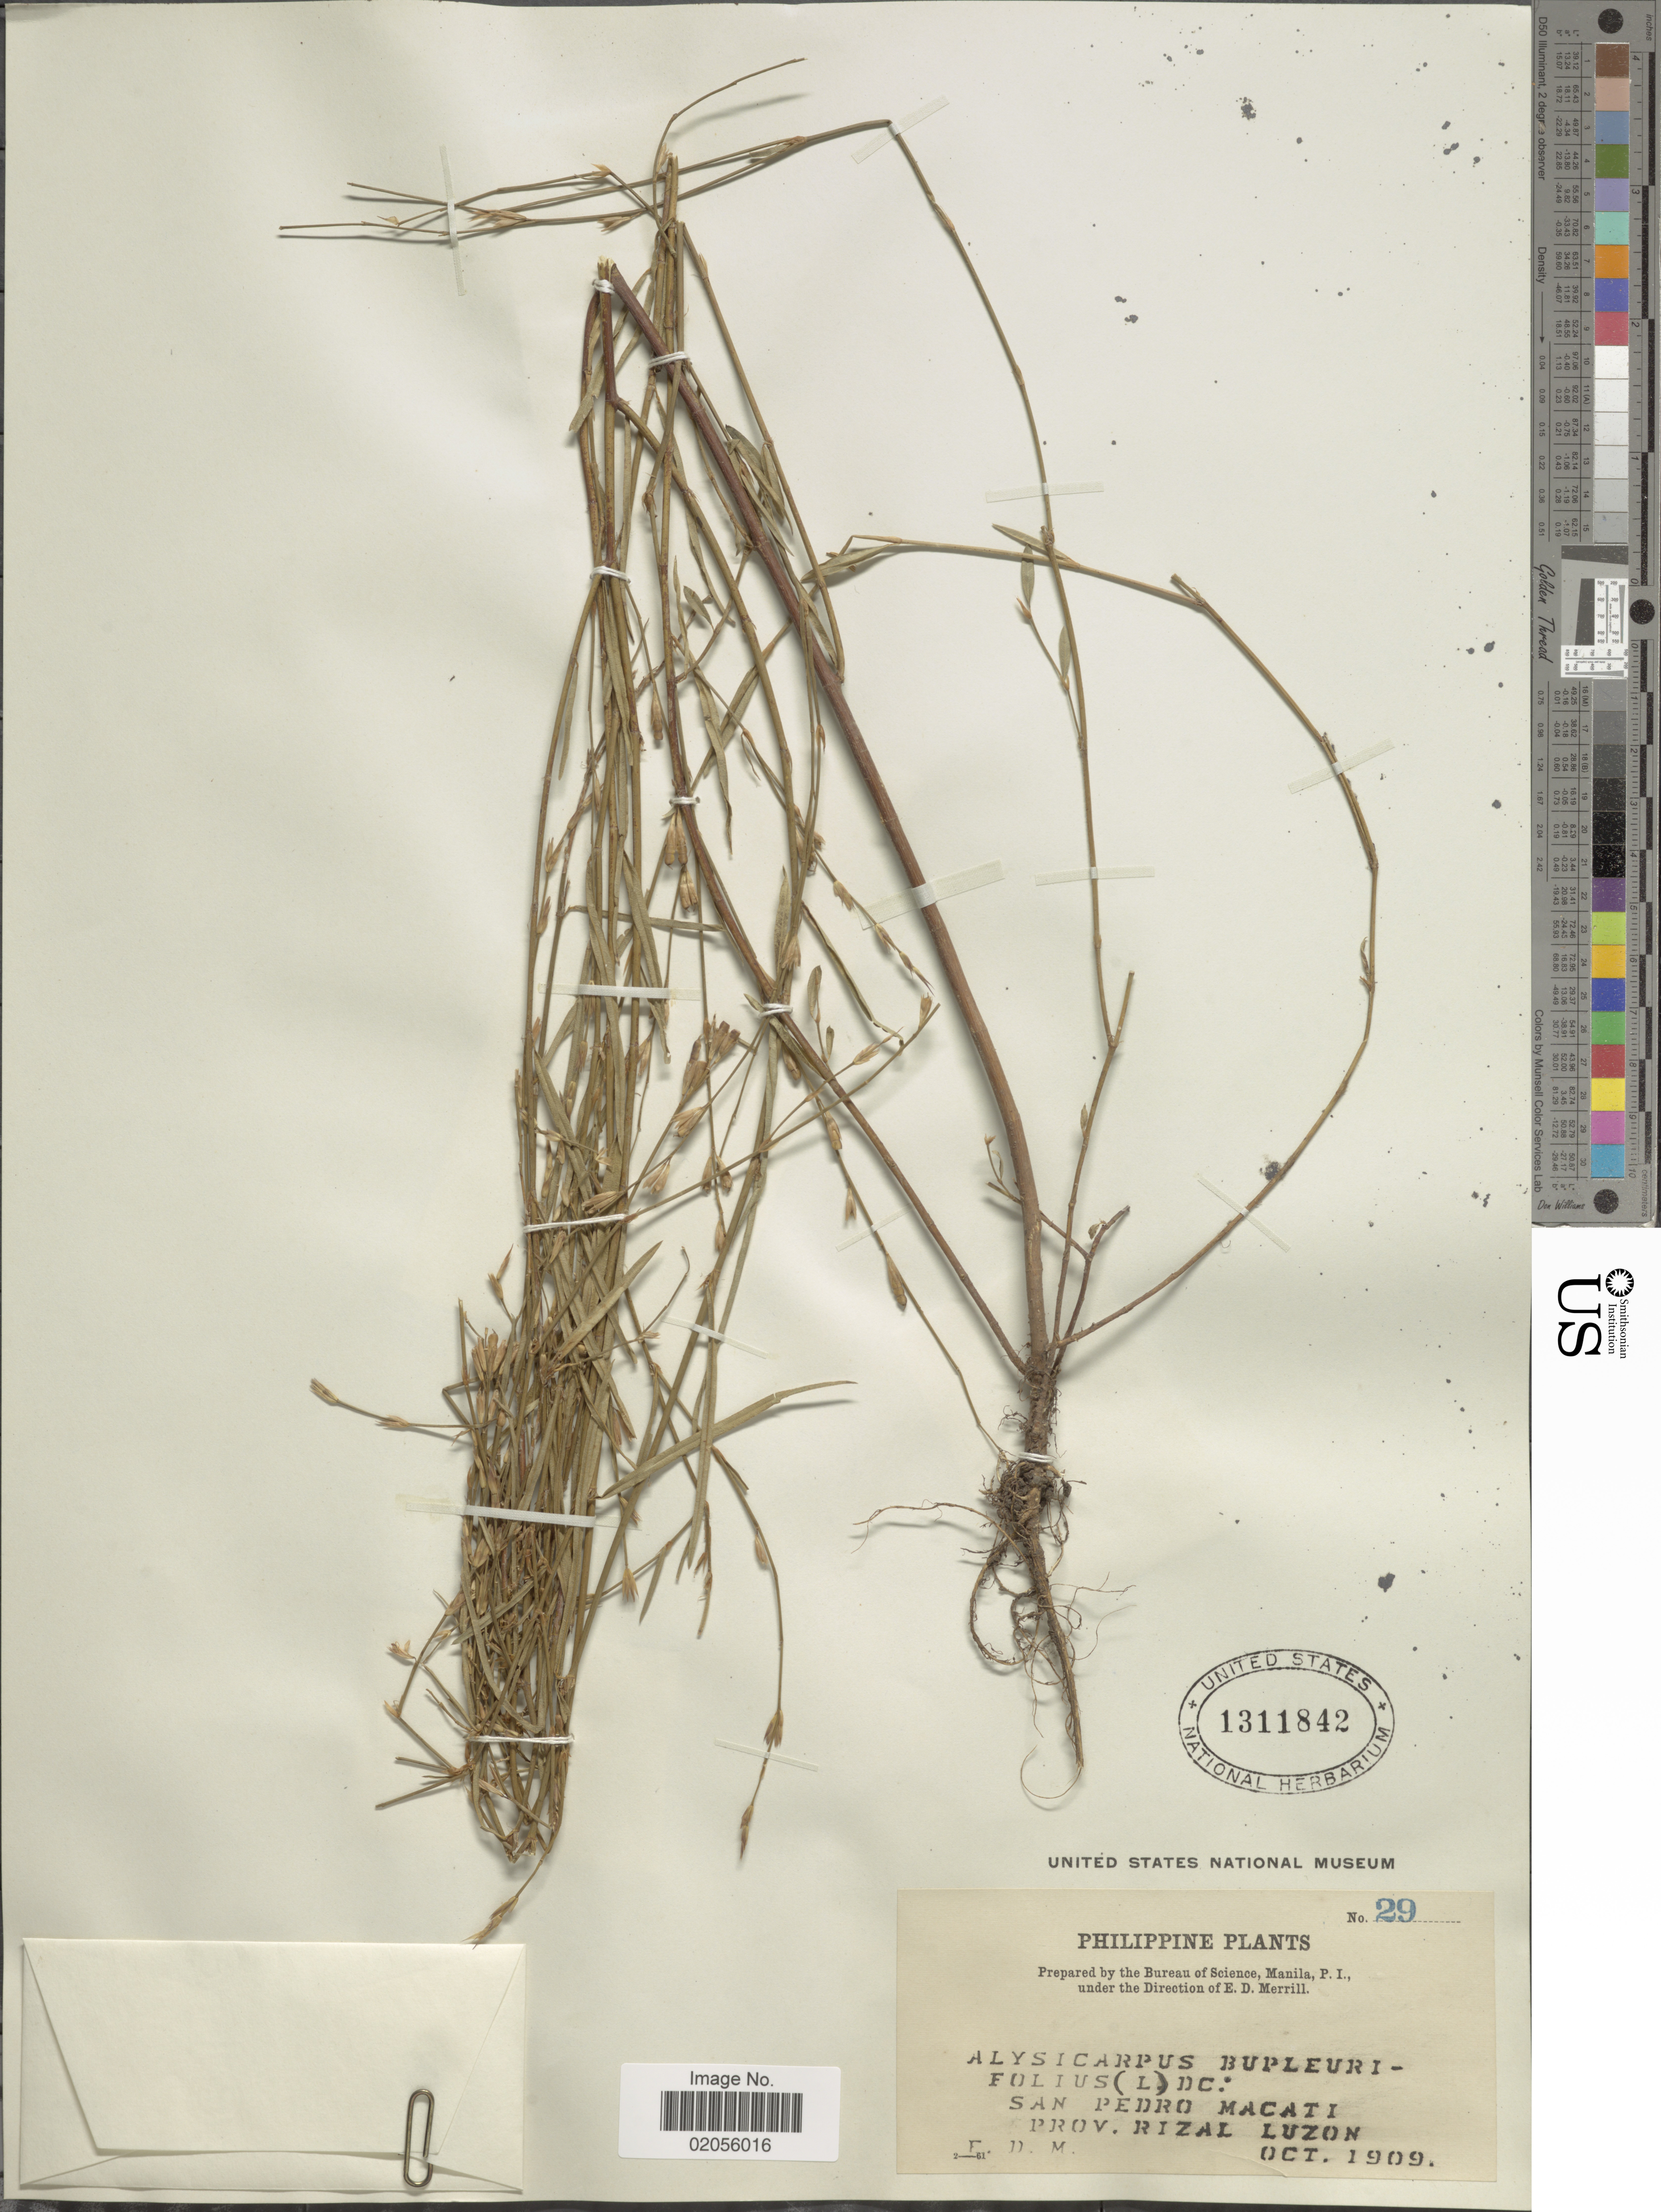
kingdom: Plantae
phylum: Tracheophyta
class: Magnoliopsida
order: Fabales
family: Fabaceae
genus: Alysicarpus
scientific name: Alysicarpus bupleurifolius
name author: (L.) DC.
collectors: E. D. Merrill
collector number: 29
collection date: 1909-10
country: Philippines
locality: San Pedro Macati. Prov. Rizal. Luzon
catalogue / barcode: US 1311842